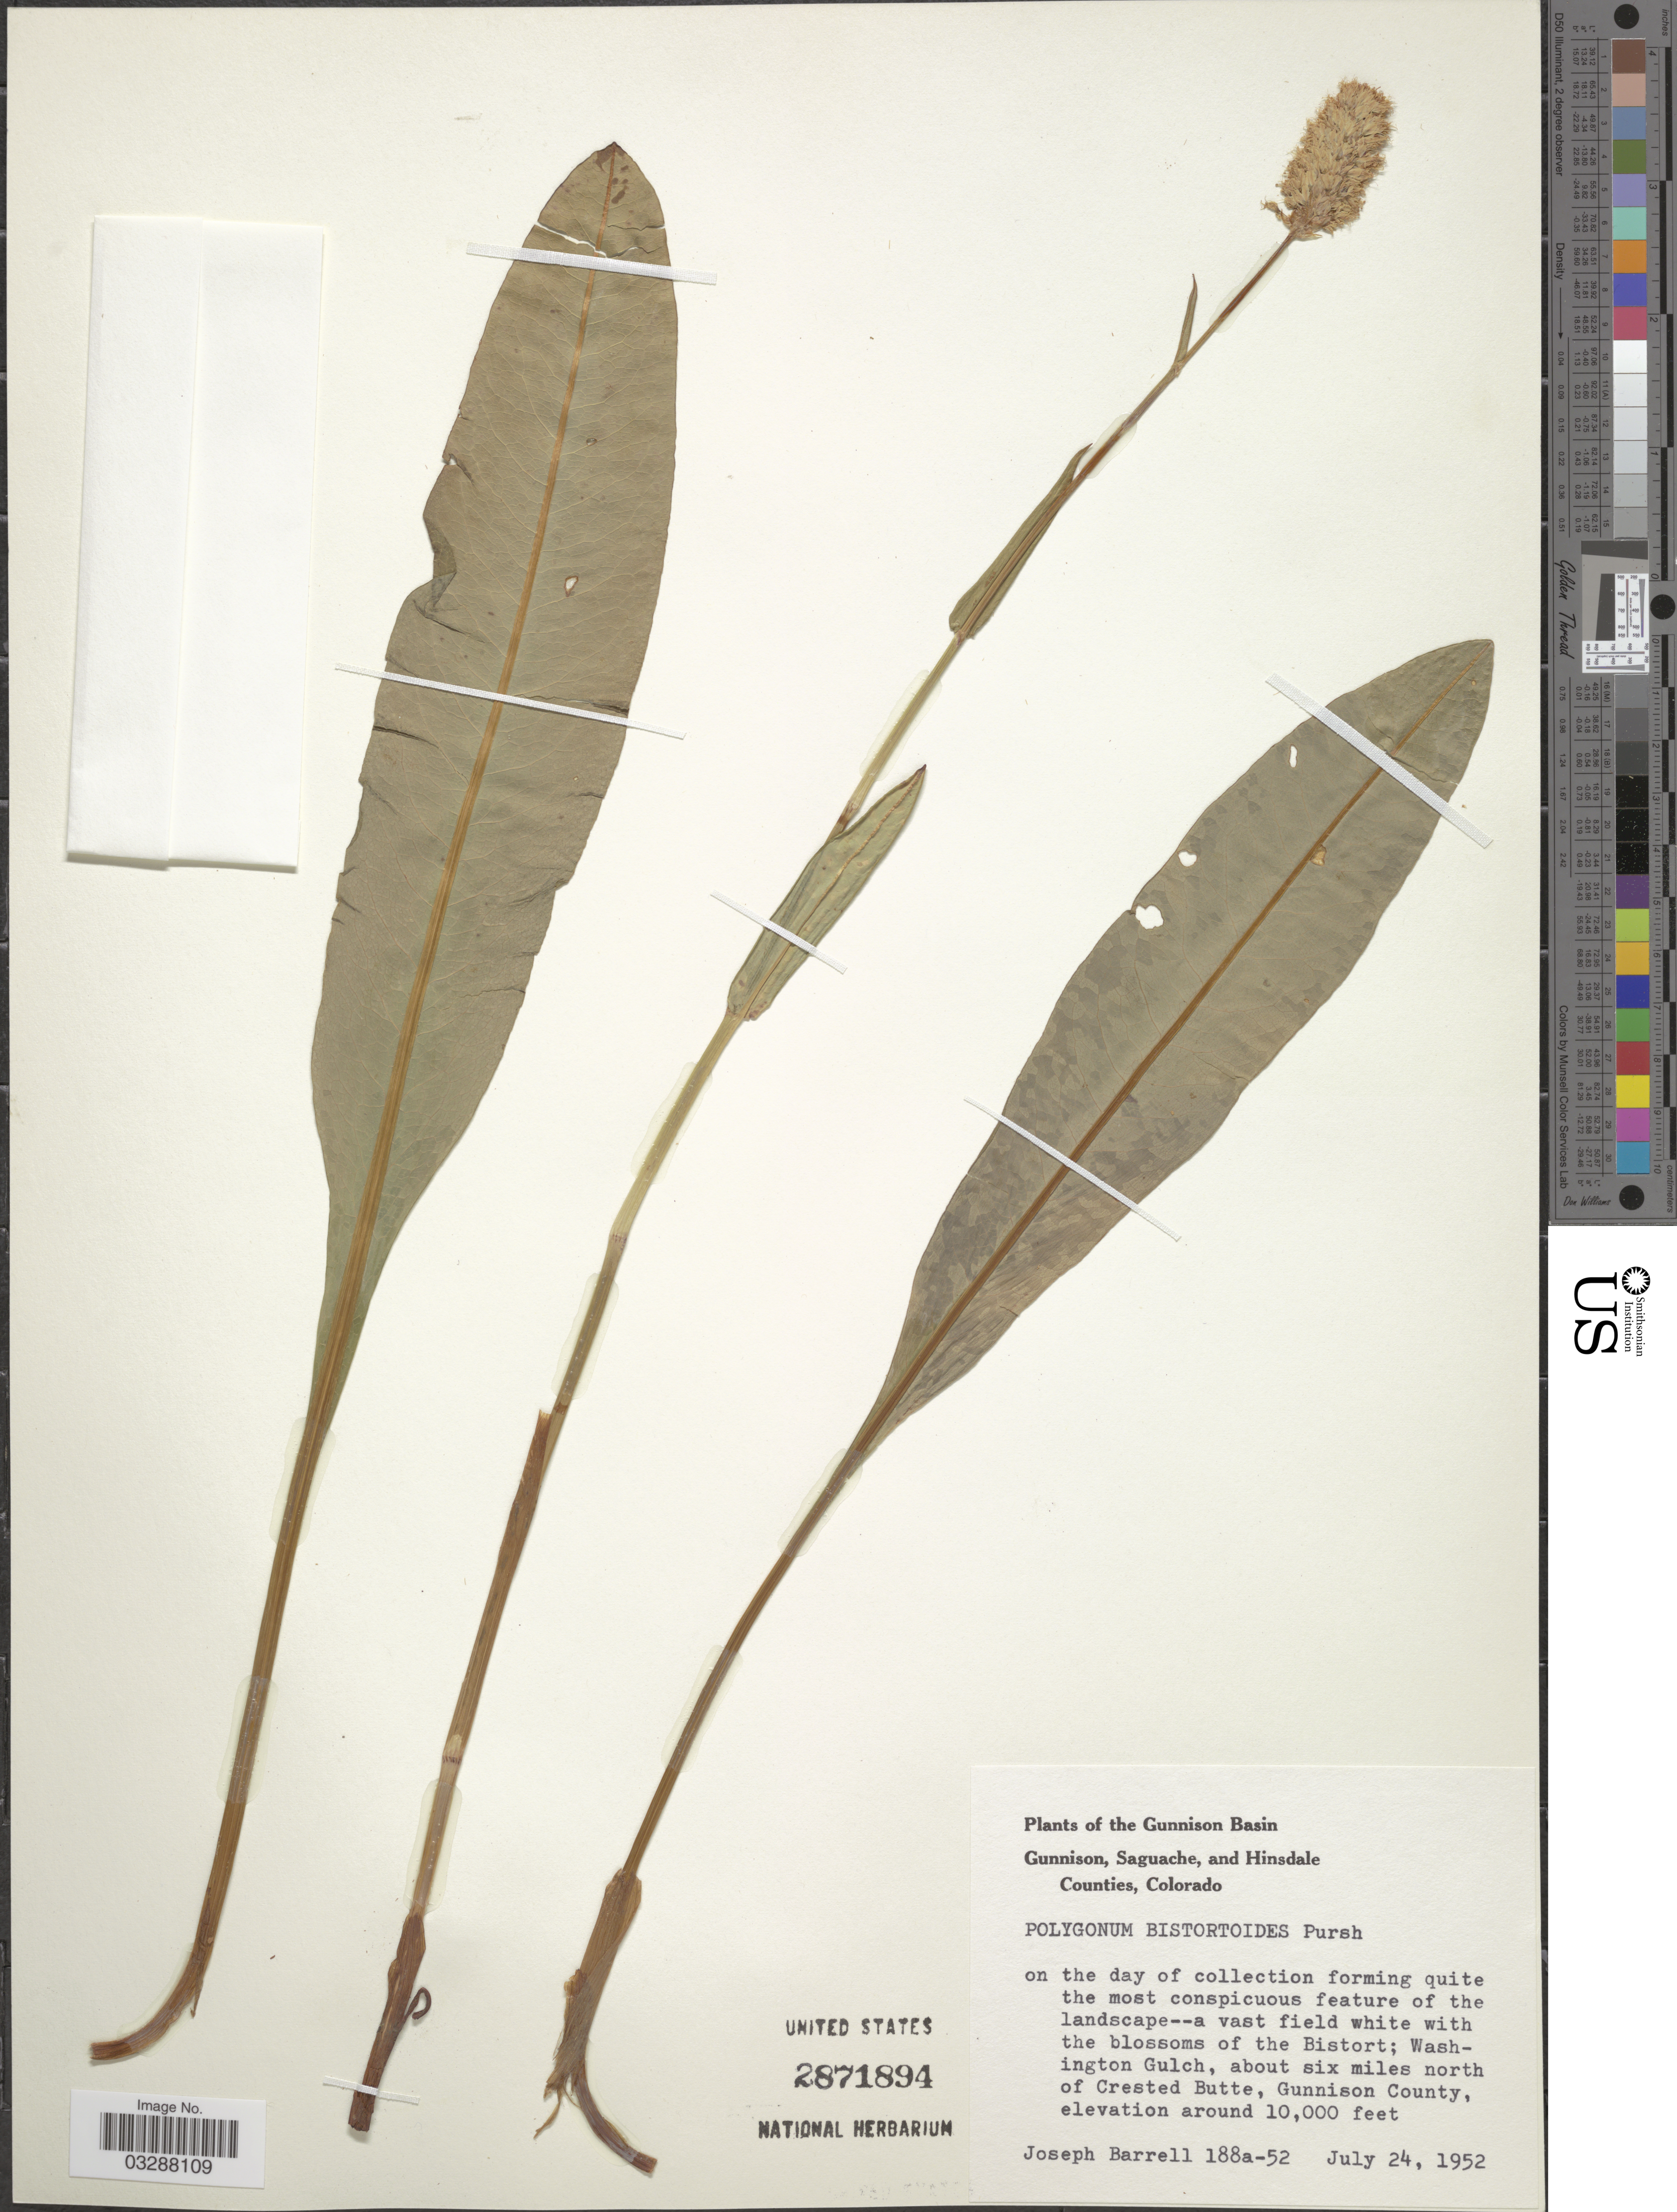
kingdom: Plantae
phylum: Tracheophyta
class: Magnoliopsida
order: Caryophyllales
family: Polygonaceae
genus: Bistorta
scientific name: Bistorta bistortoides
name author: (Pursh) Small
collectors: J. Barrell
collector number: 188a-52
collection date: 1952-07-24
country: United States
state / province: Colorado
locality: Washington Gulch, about six miles north of Crested Butte, Gunnison County.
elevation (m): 3048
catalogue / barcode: US 2871894